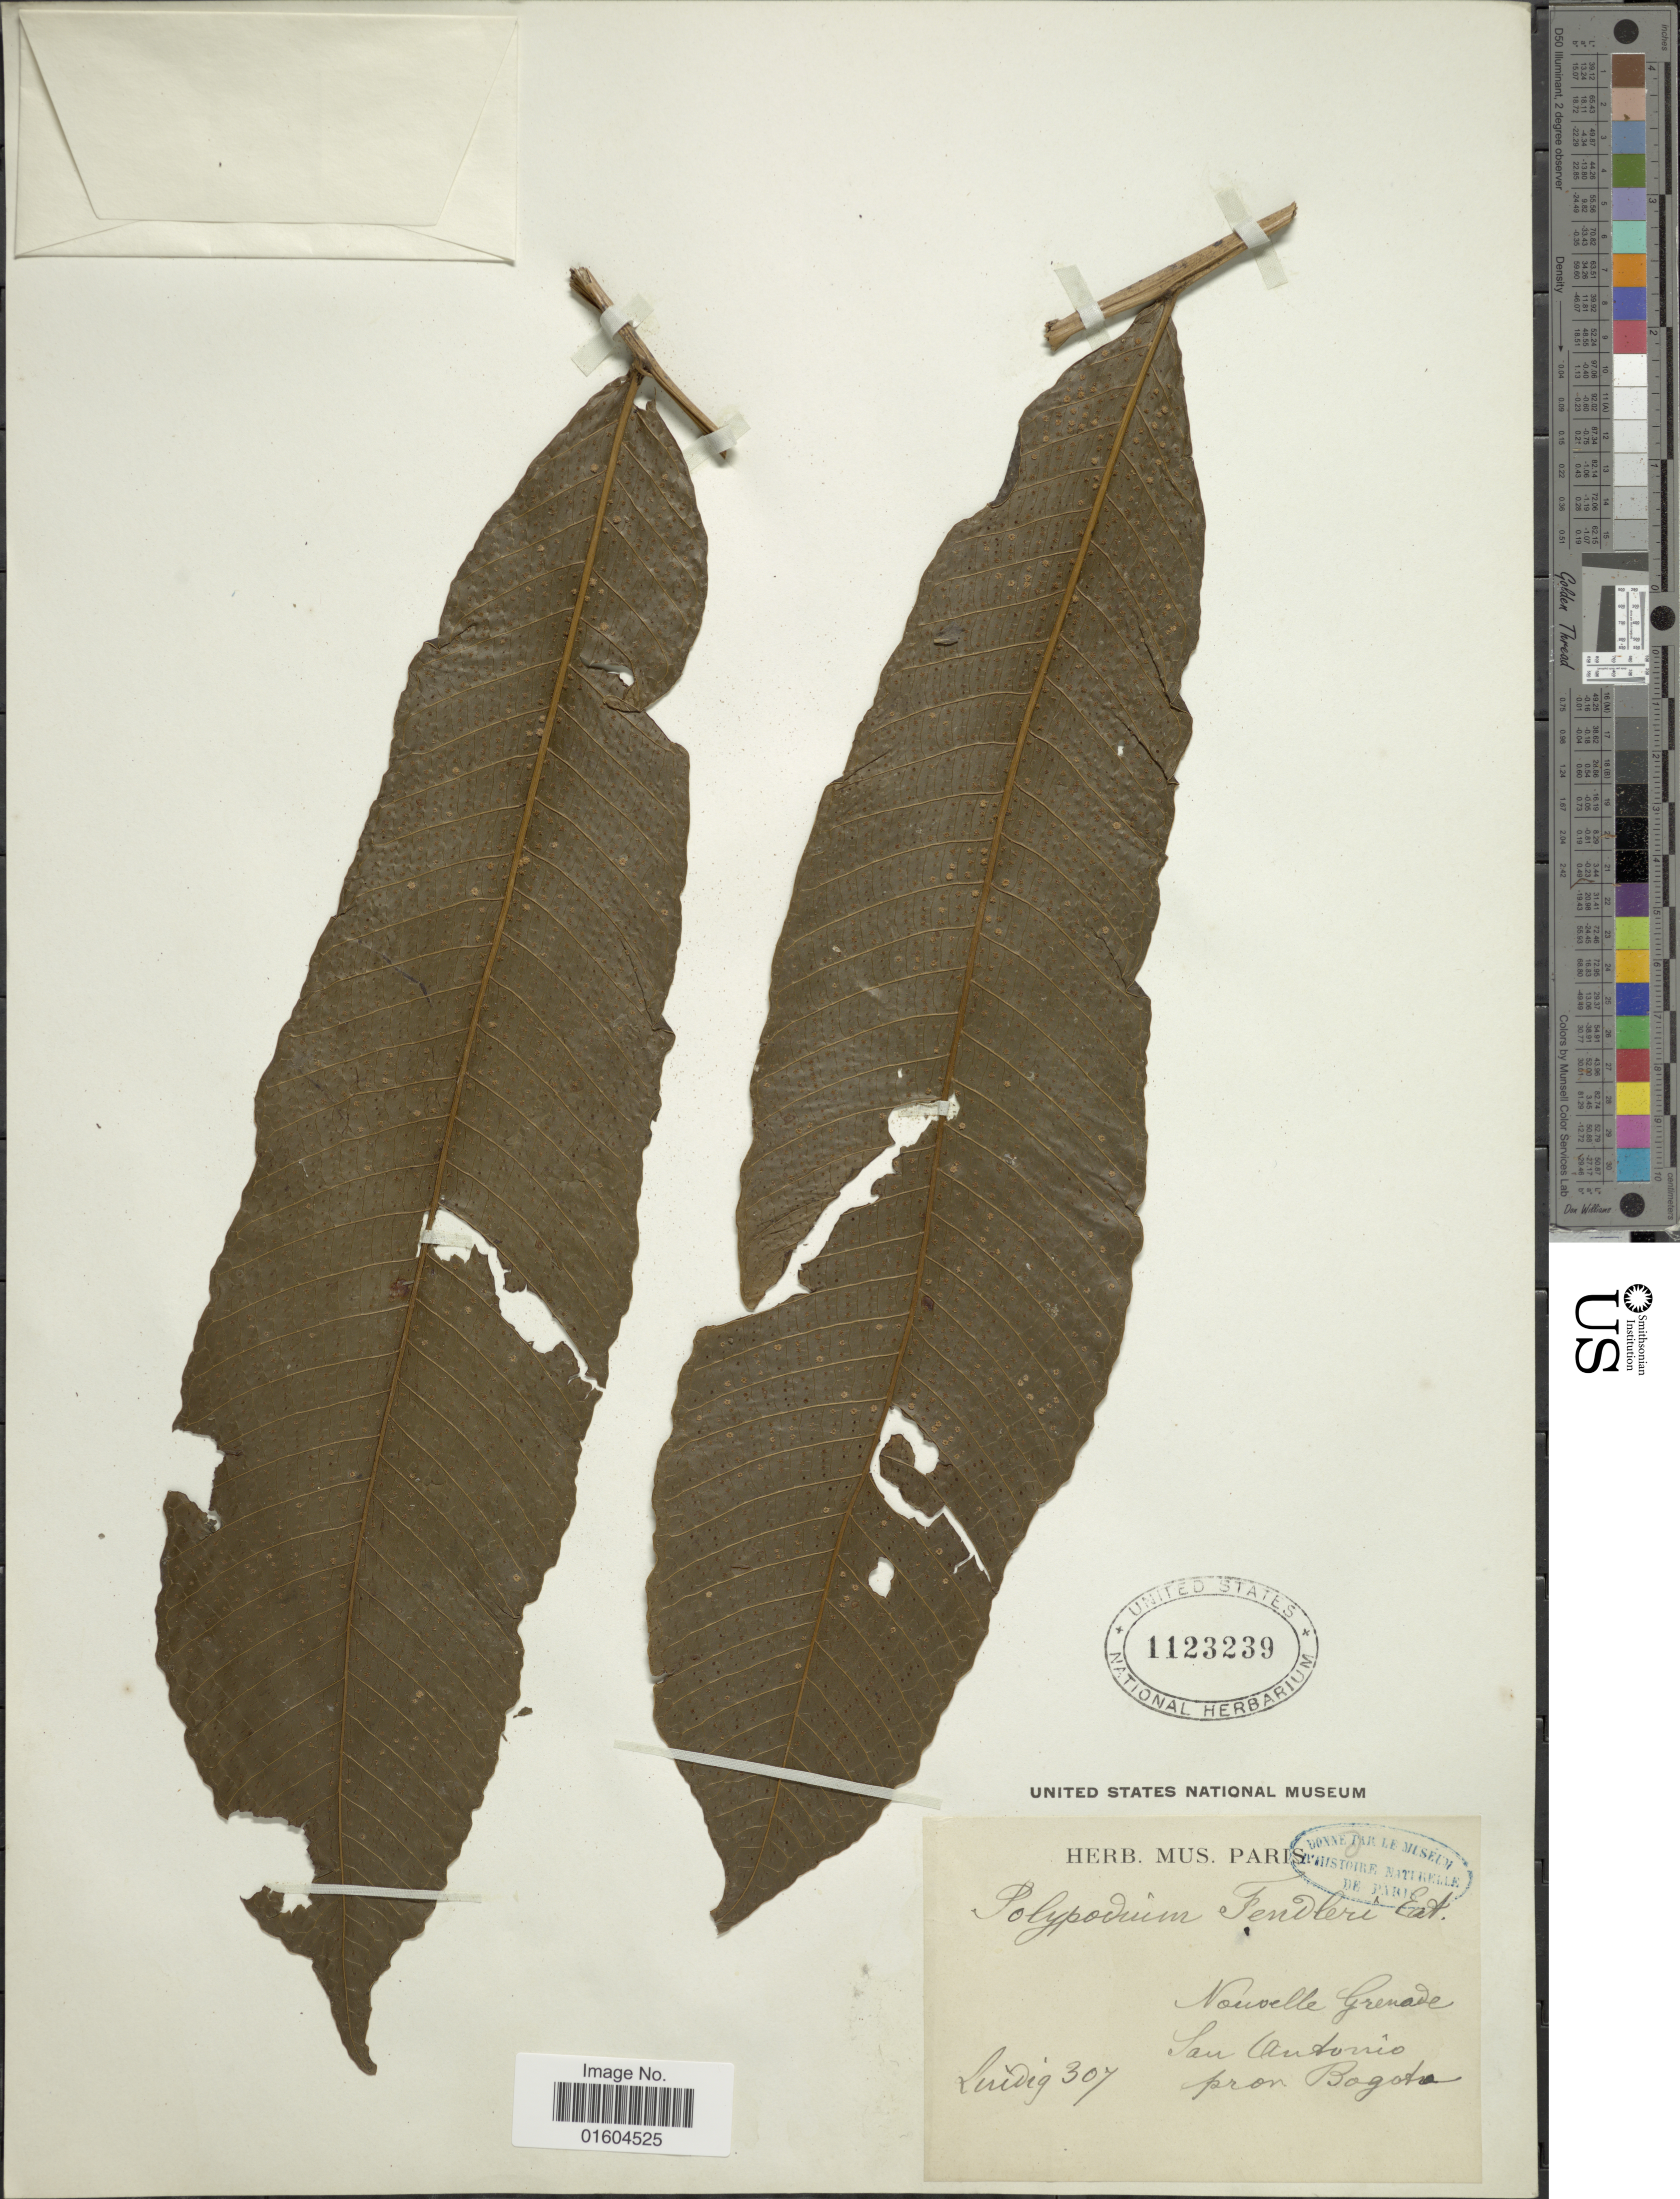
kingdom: Plantae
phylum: Tracheophyta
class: Polypodiopsida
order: Polypodiales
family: Polypodiaceae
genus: Campyloneurum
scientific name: Campyloneurum magnificum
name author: T. Moore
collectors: -. Lindig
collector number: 307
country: Colombia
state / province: Bogota D.C.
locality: Nouvelle Grenade, San Antonio, pron Bogota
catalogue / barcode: US 1123239